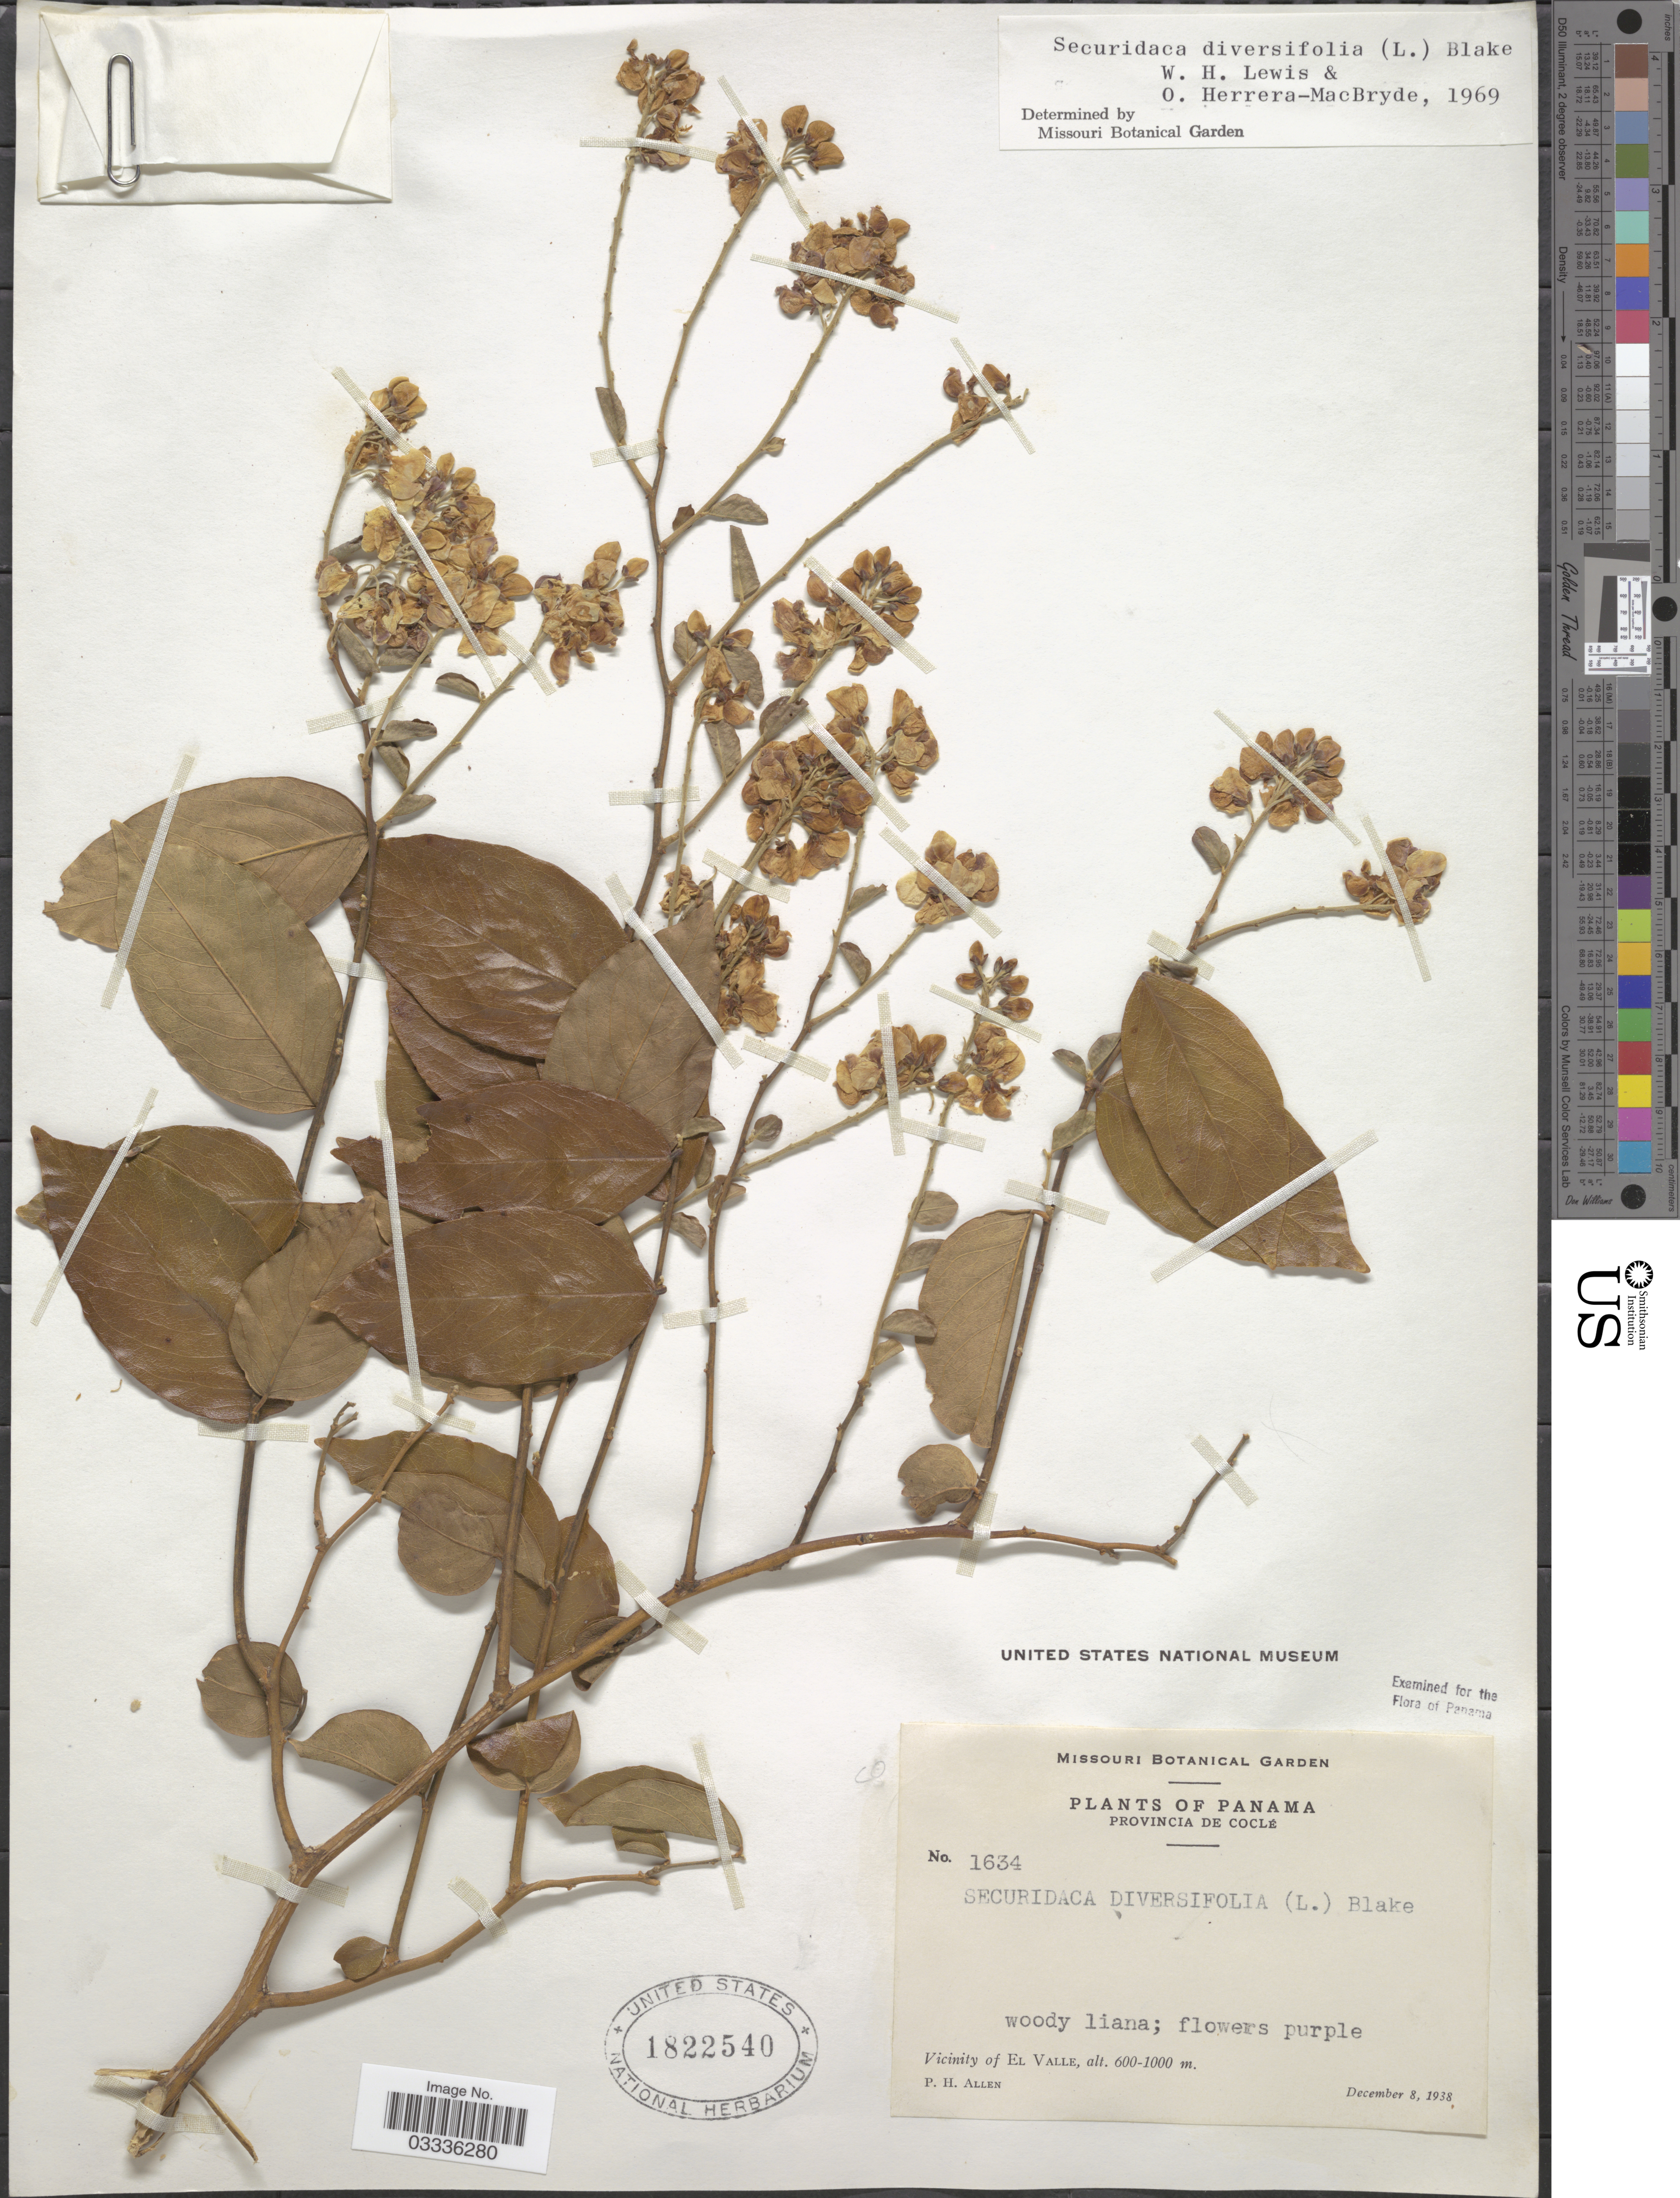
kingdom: Plantae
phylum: Tracheophyta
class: Magnoliopsida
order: Fabales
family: Polygalaceae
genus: Securidaca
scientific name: Securidaca diversifolia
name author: (L.) S.F. Blake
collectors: P. H. Allen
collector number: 1634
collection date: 1938-12-08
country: Panama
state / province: Coclé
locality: Vicinity of El Valle.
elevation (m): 600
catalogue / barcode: US 1822540